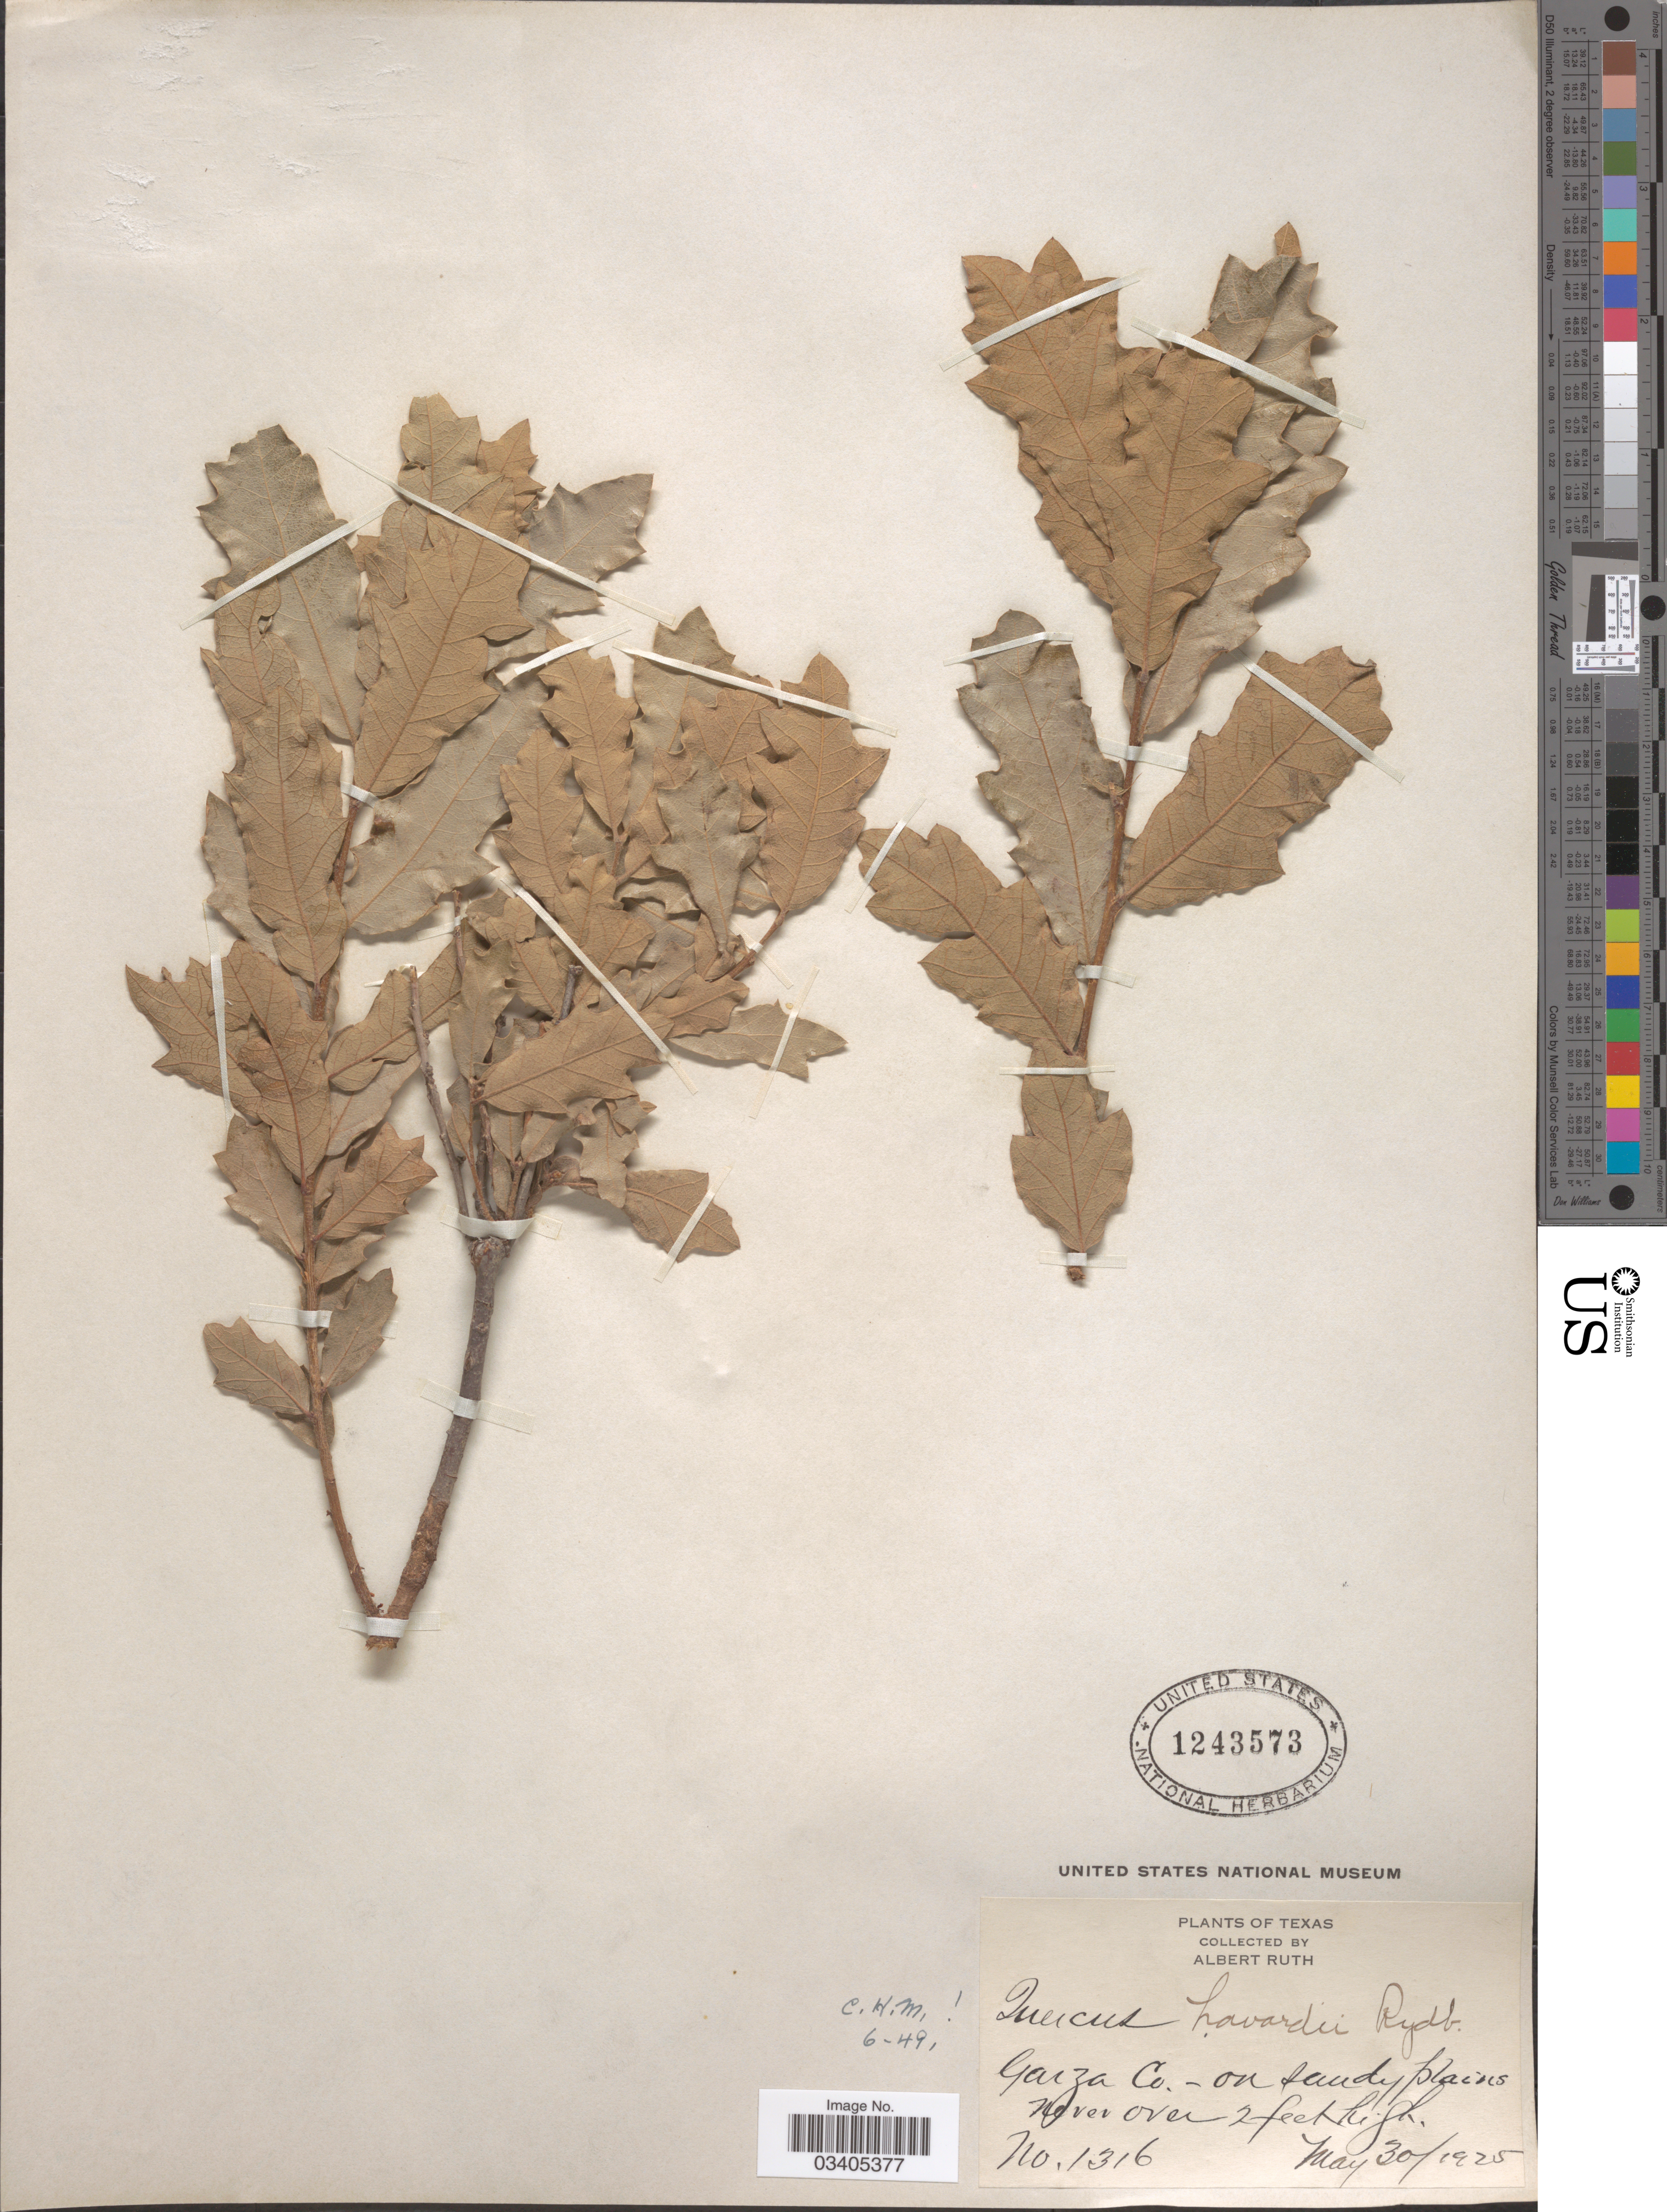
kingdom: Plantae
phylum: Tracheophyta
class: Magnoliopsida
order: Fagales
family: Fagaceae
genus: Quercus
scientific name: Quercus havardii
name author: Rydb.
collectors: A. Ruth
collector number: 1316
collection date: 1925-05-30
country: United States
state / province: Texas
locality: Garza Co. - on sandy plains.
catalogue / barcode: US 1243573